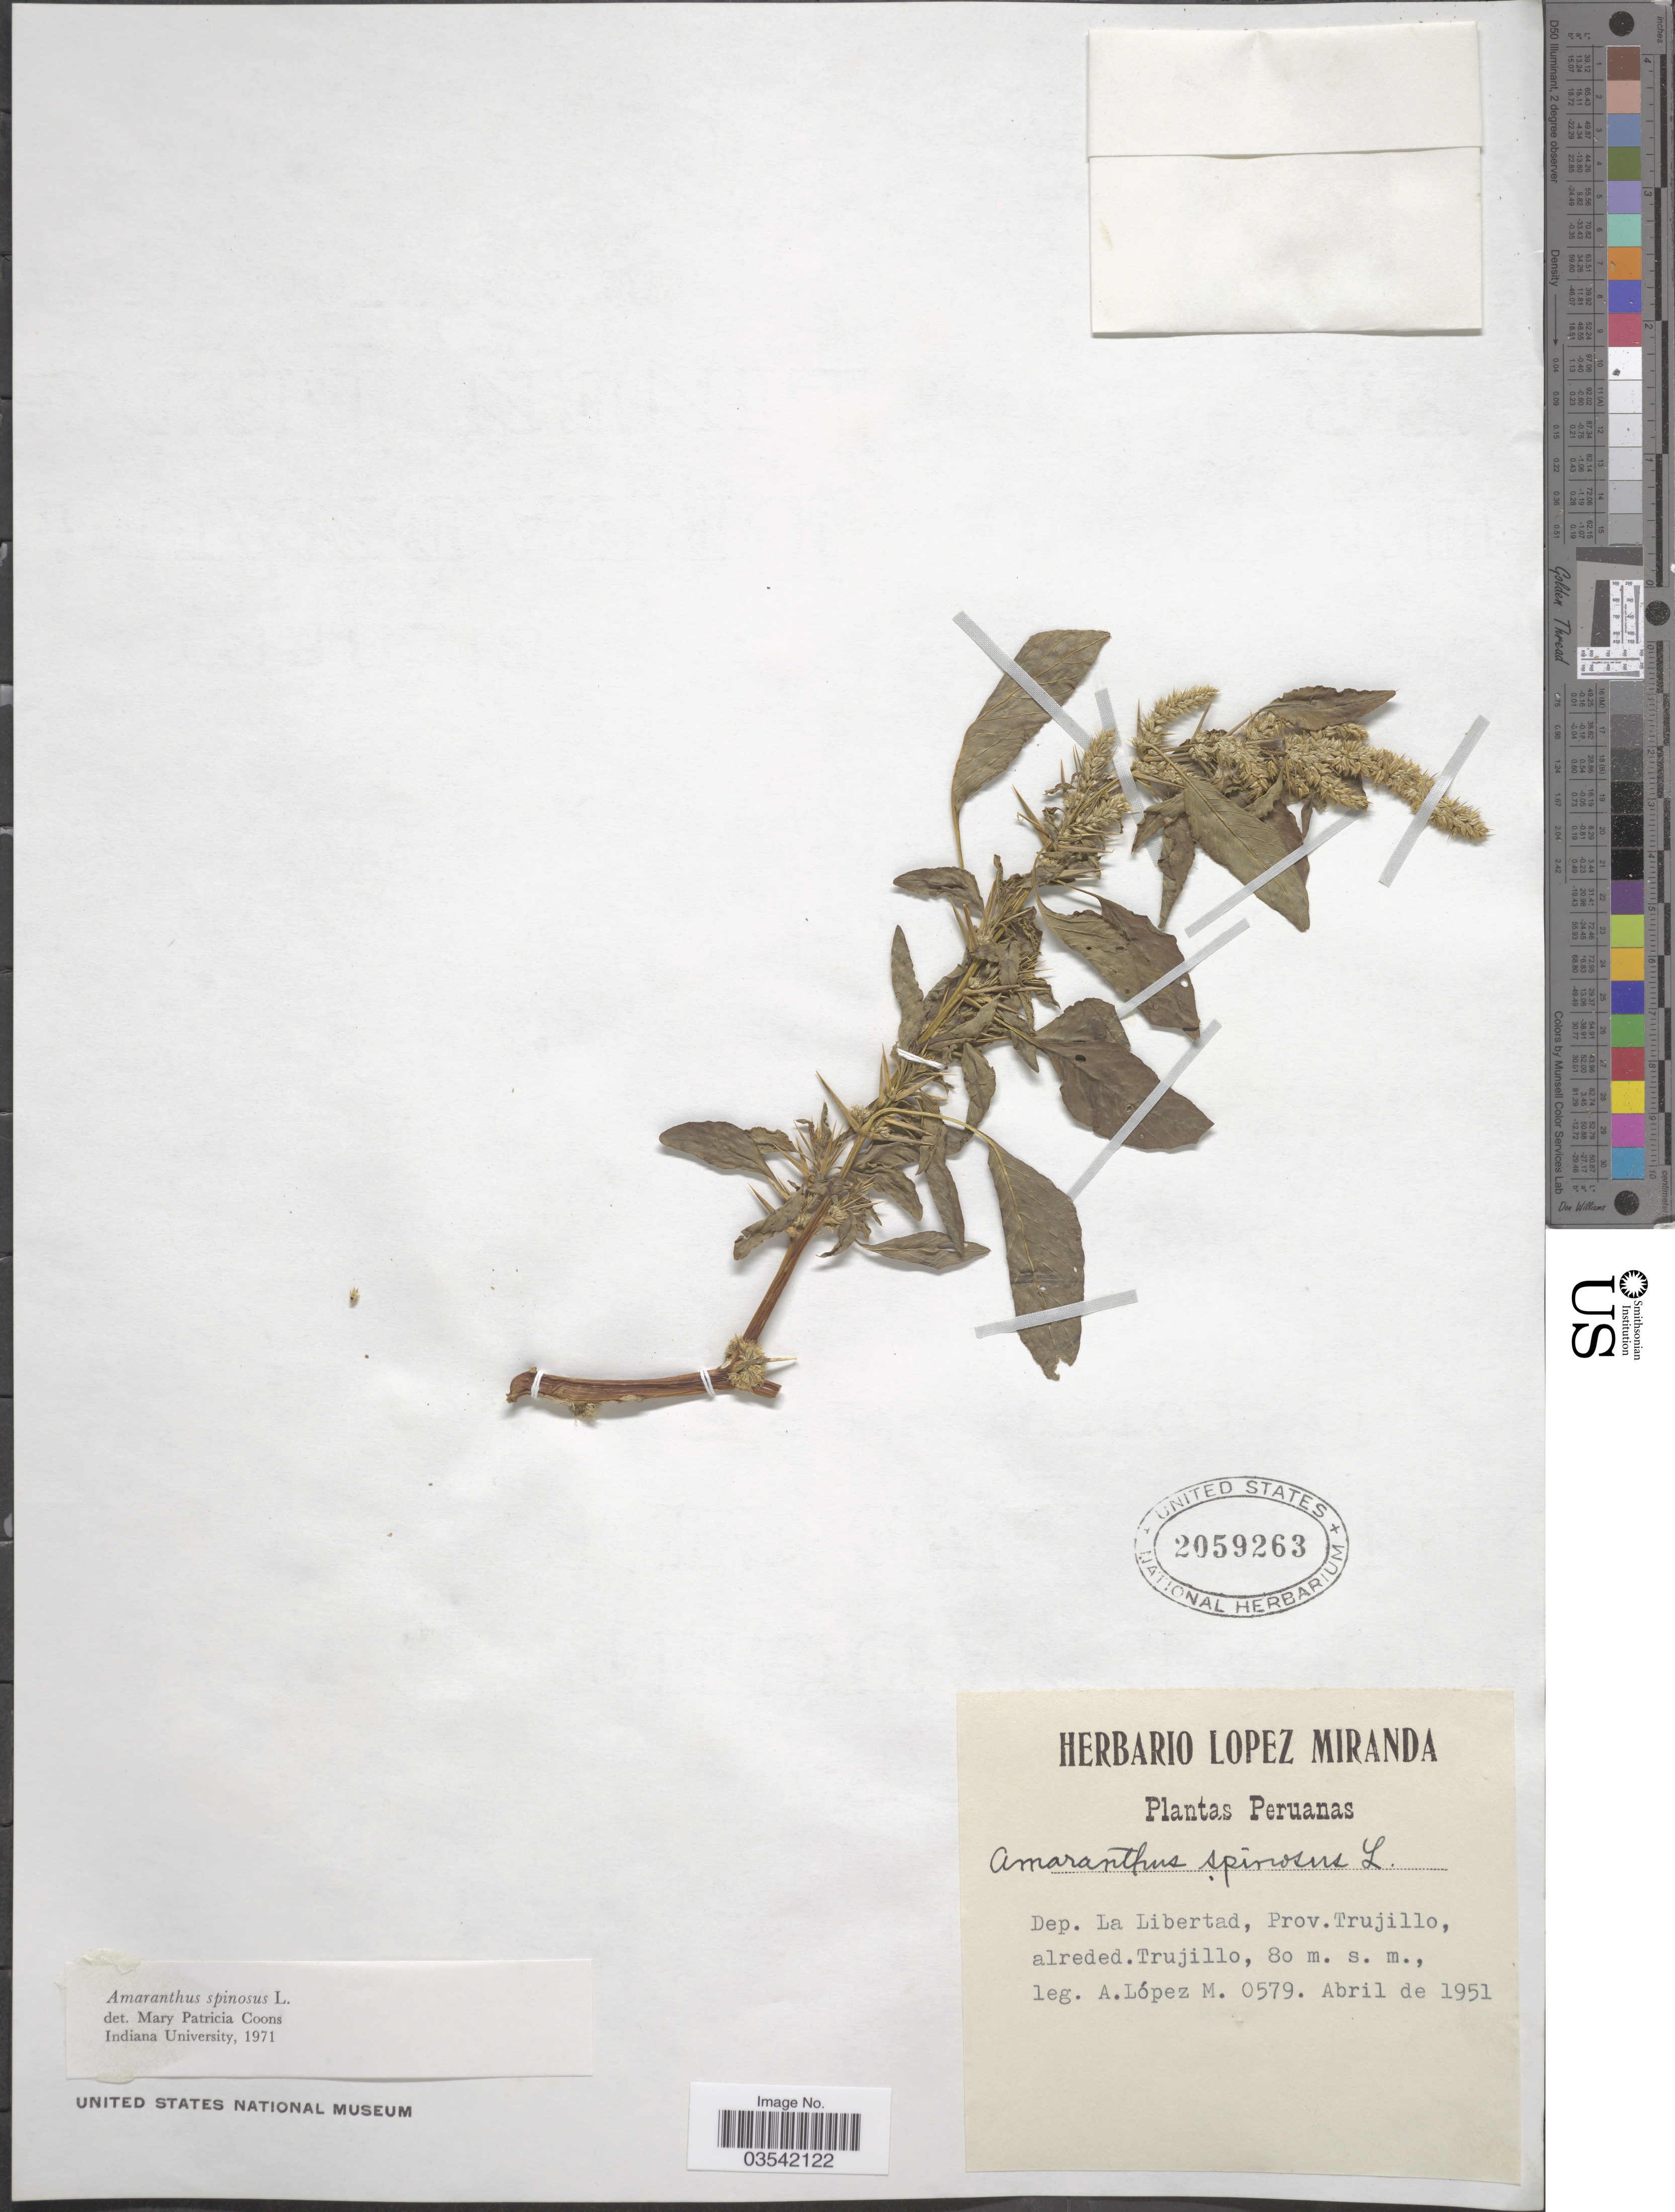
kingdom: Plantae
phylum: Tracheophyta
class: Magnoliopsida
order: Caryophyllales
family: Amaranthaceae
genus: Amaranthus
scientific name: Amaranthus spinosus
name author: L.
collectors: A. López M.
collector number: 0579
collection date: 1951-04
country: Peru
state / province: La Libertad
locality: Dep. La Libertad, Prov. Trujillo, alreded. Trujillo.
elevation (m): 80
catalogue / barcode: US 2059263